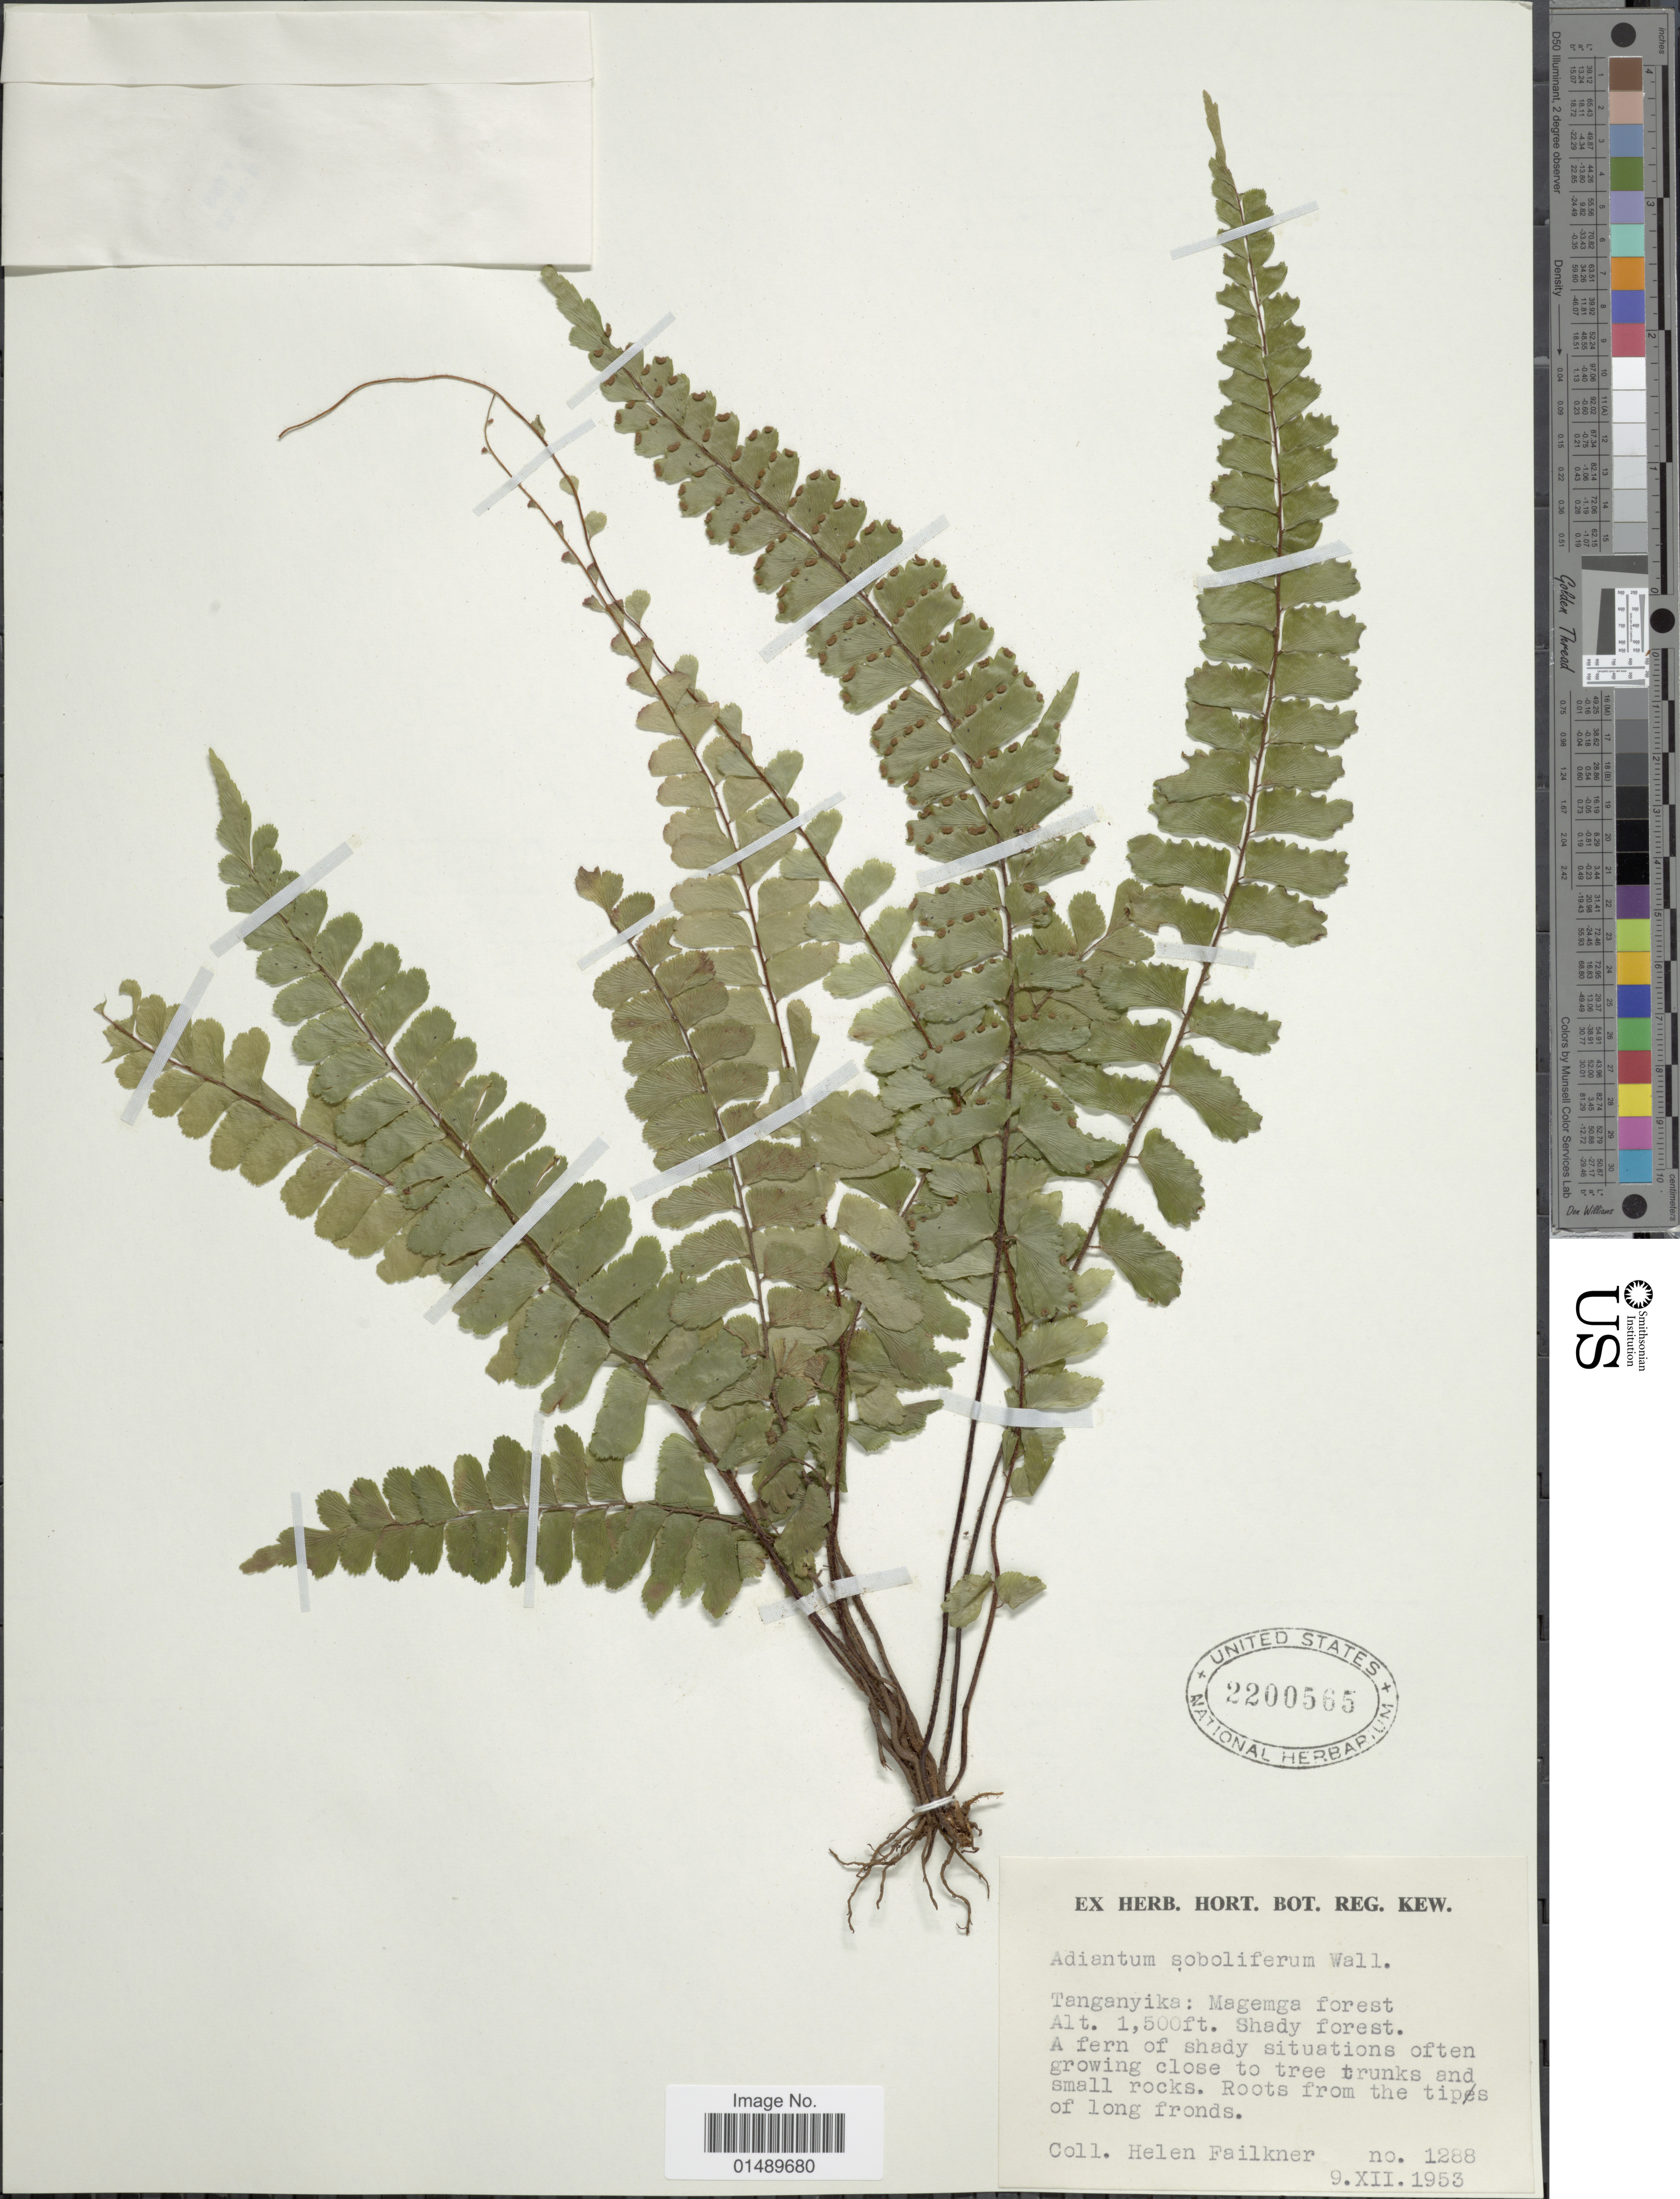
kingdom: Plantae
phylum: Tracheophyta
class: Polypodiopsida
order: Polypodiales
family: Pteridaceae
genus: Adiantum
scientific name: Adiantum soboliferum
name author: Wall. ex Hook.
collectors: H. Falkner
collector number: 1288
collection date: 1953-12-09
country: Tanzania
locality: Tanganyika: Magemga forest.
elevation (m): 457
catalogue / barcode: US 2200565